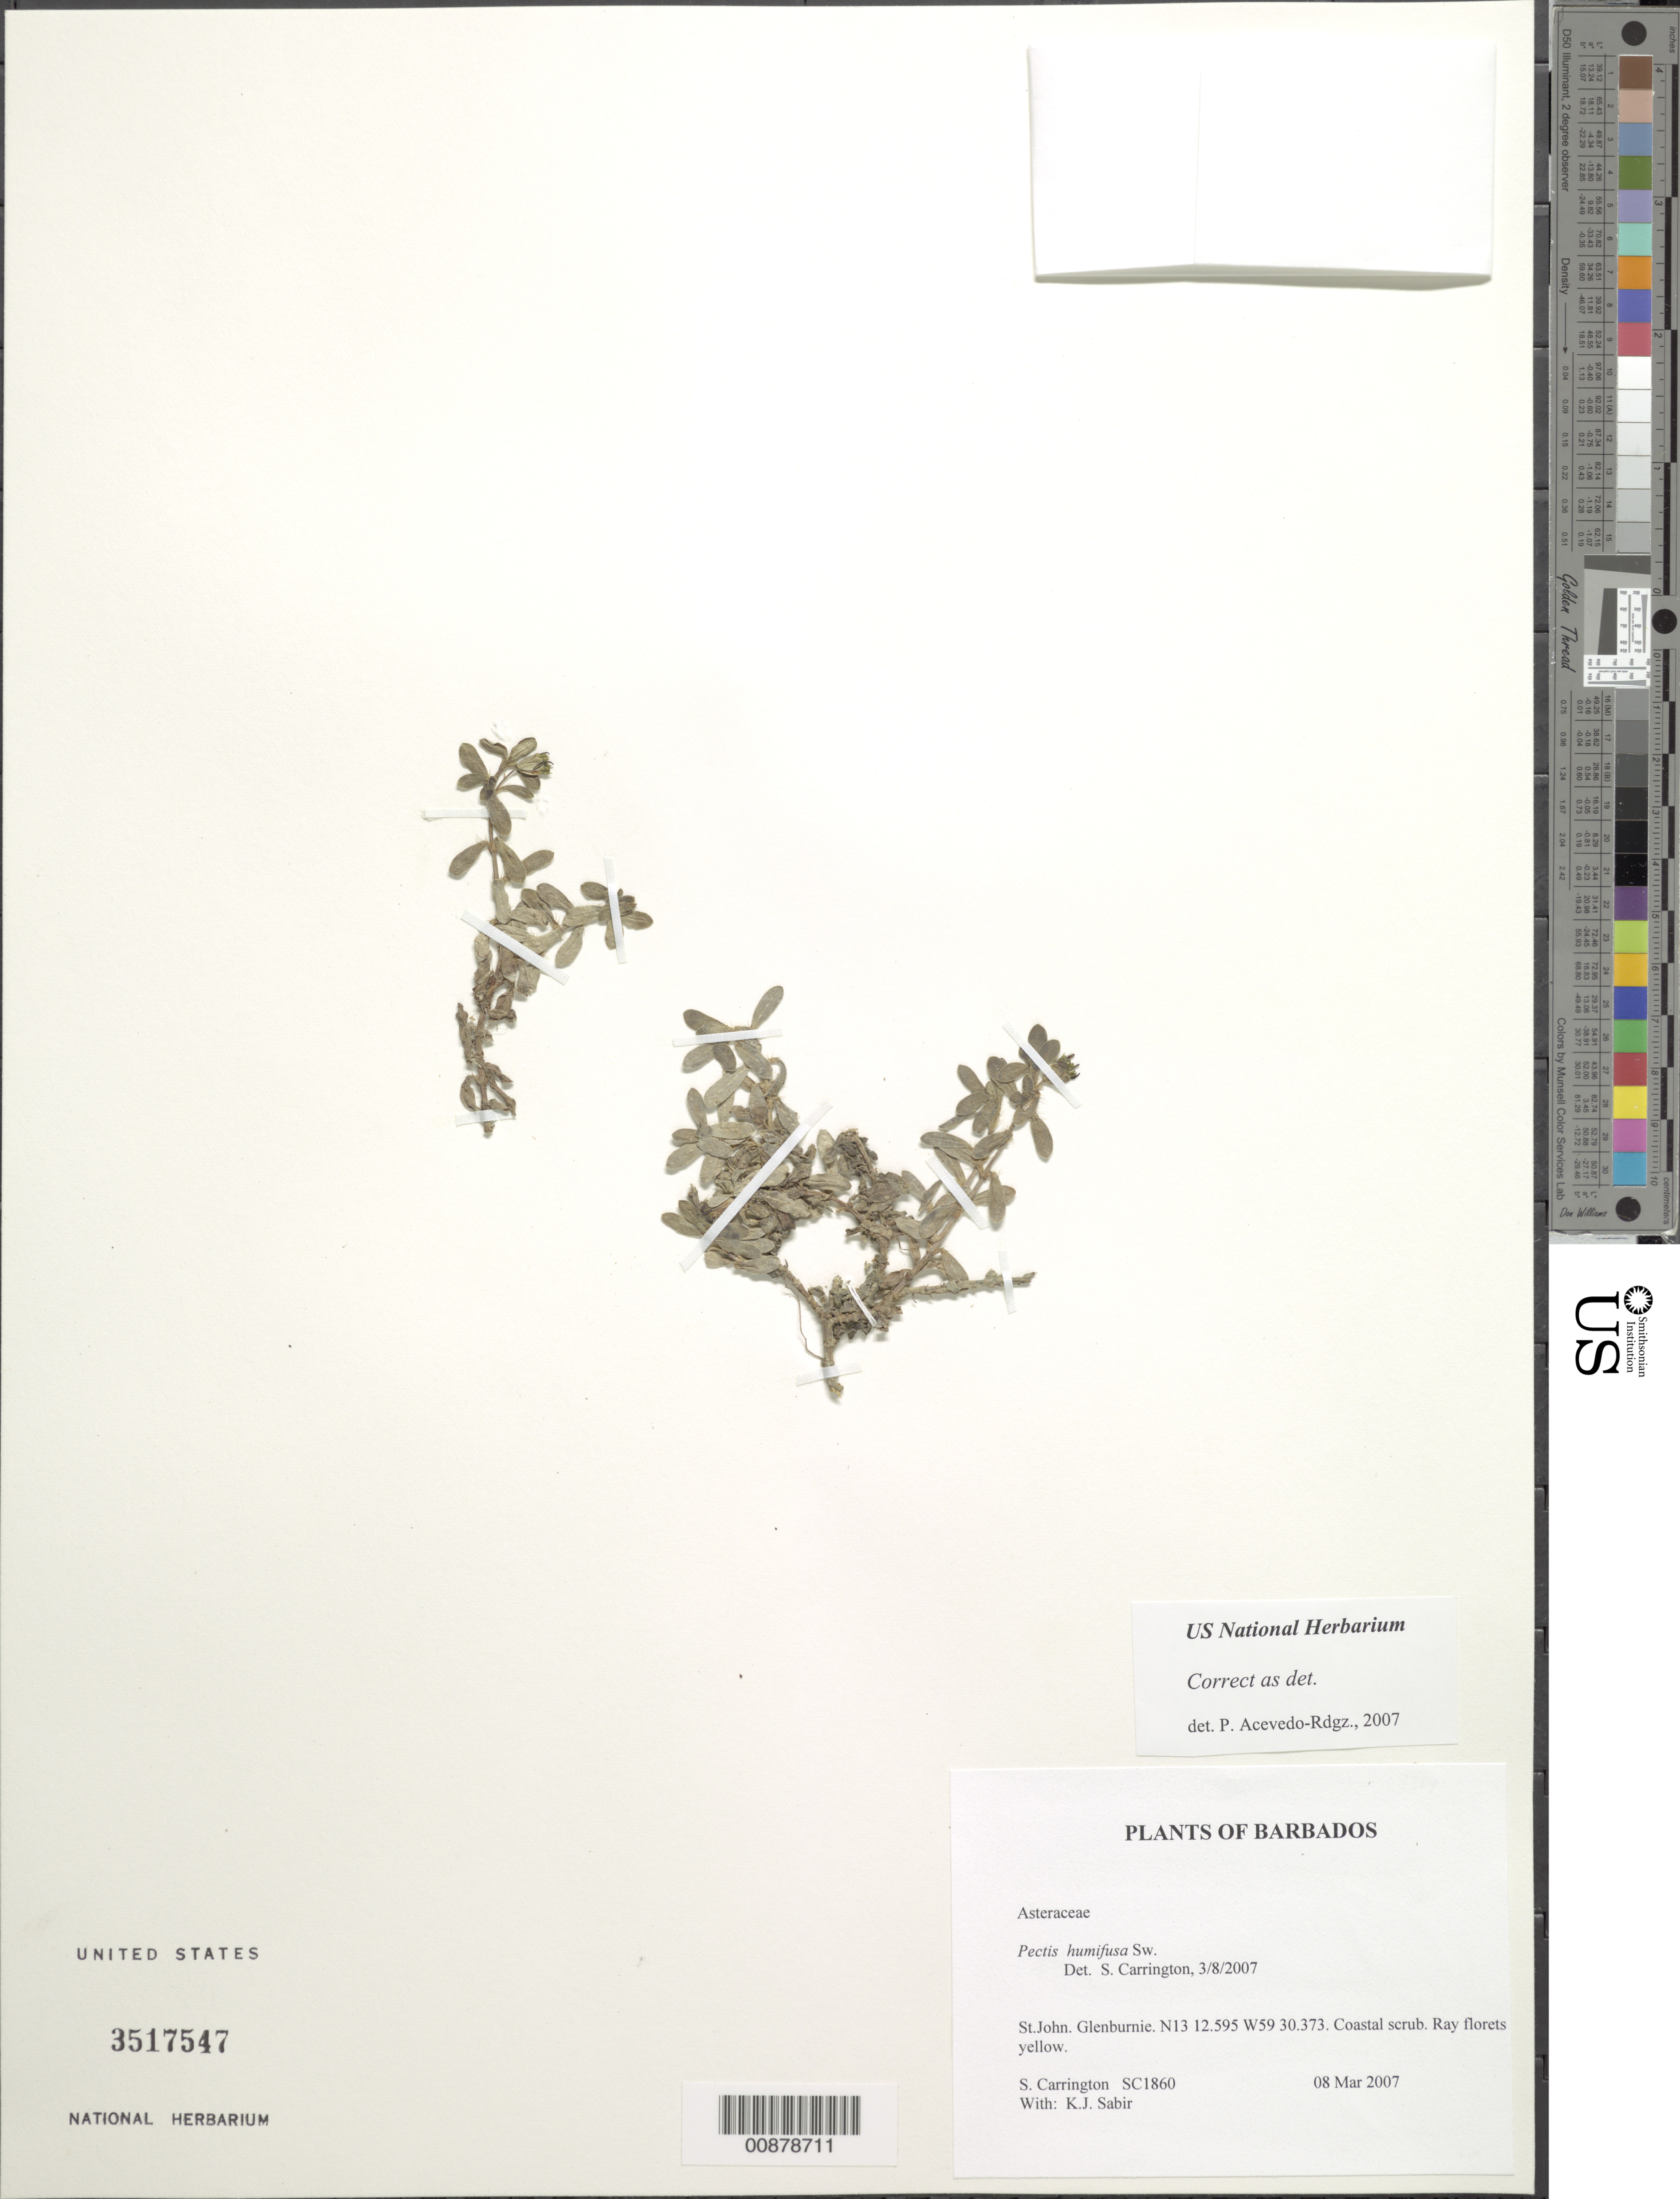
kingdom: Plantae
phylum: Tracheophyta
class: Magnoliopsida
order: Asterales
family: Asteraceae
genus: Pectis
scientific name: Pectis humifusa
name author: Sw.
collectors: C. M. S. Carrington & K. Sabir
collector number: SC 1860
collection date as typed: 08 Mar 2007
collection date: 2007-03-08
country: Barbados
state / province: Saint John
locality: Glenburnie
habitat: Coastal scrub.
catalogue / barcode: US 3517547